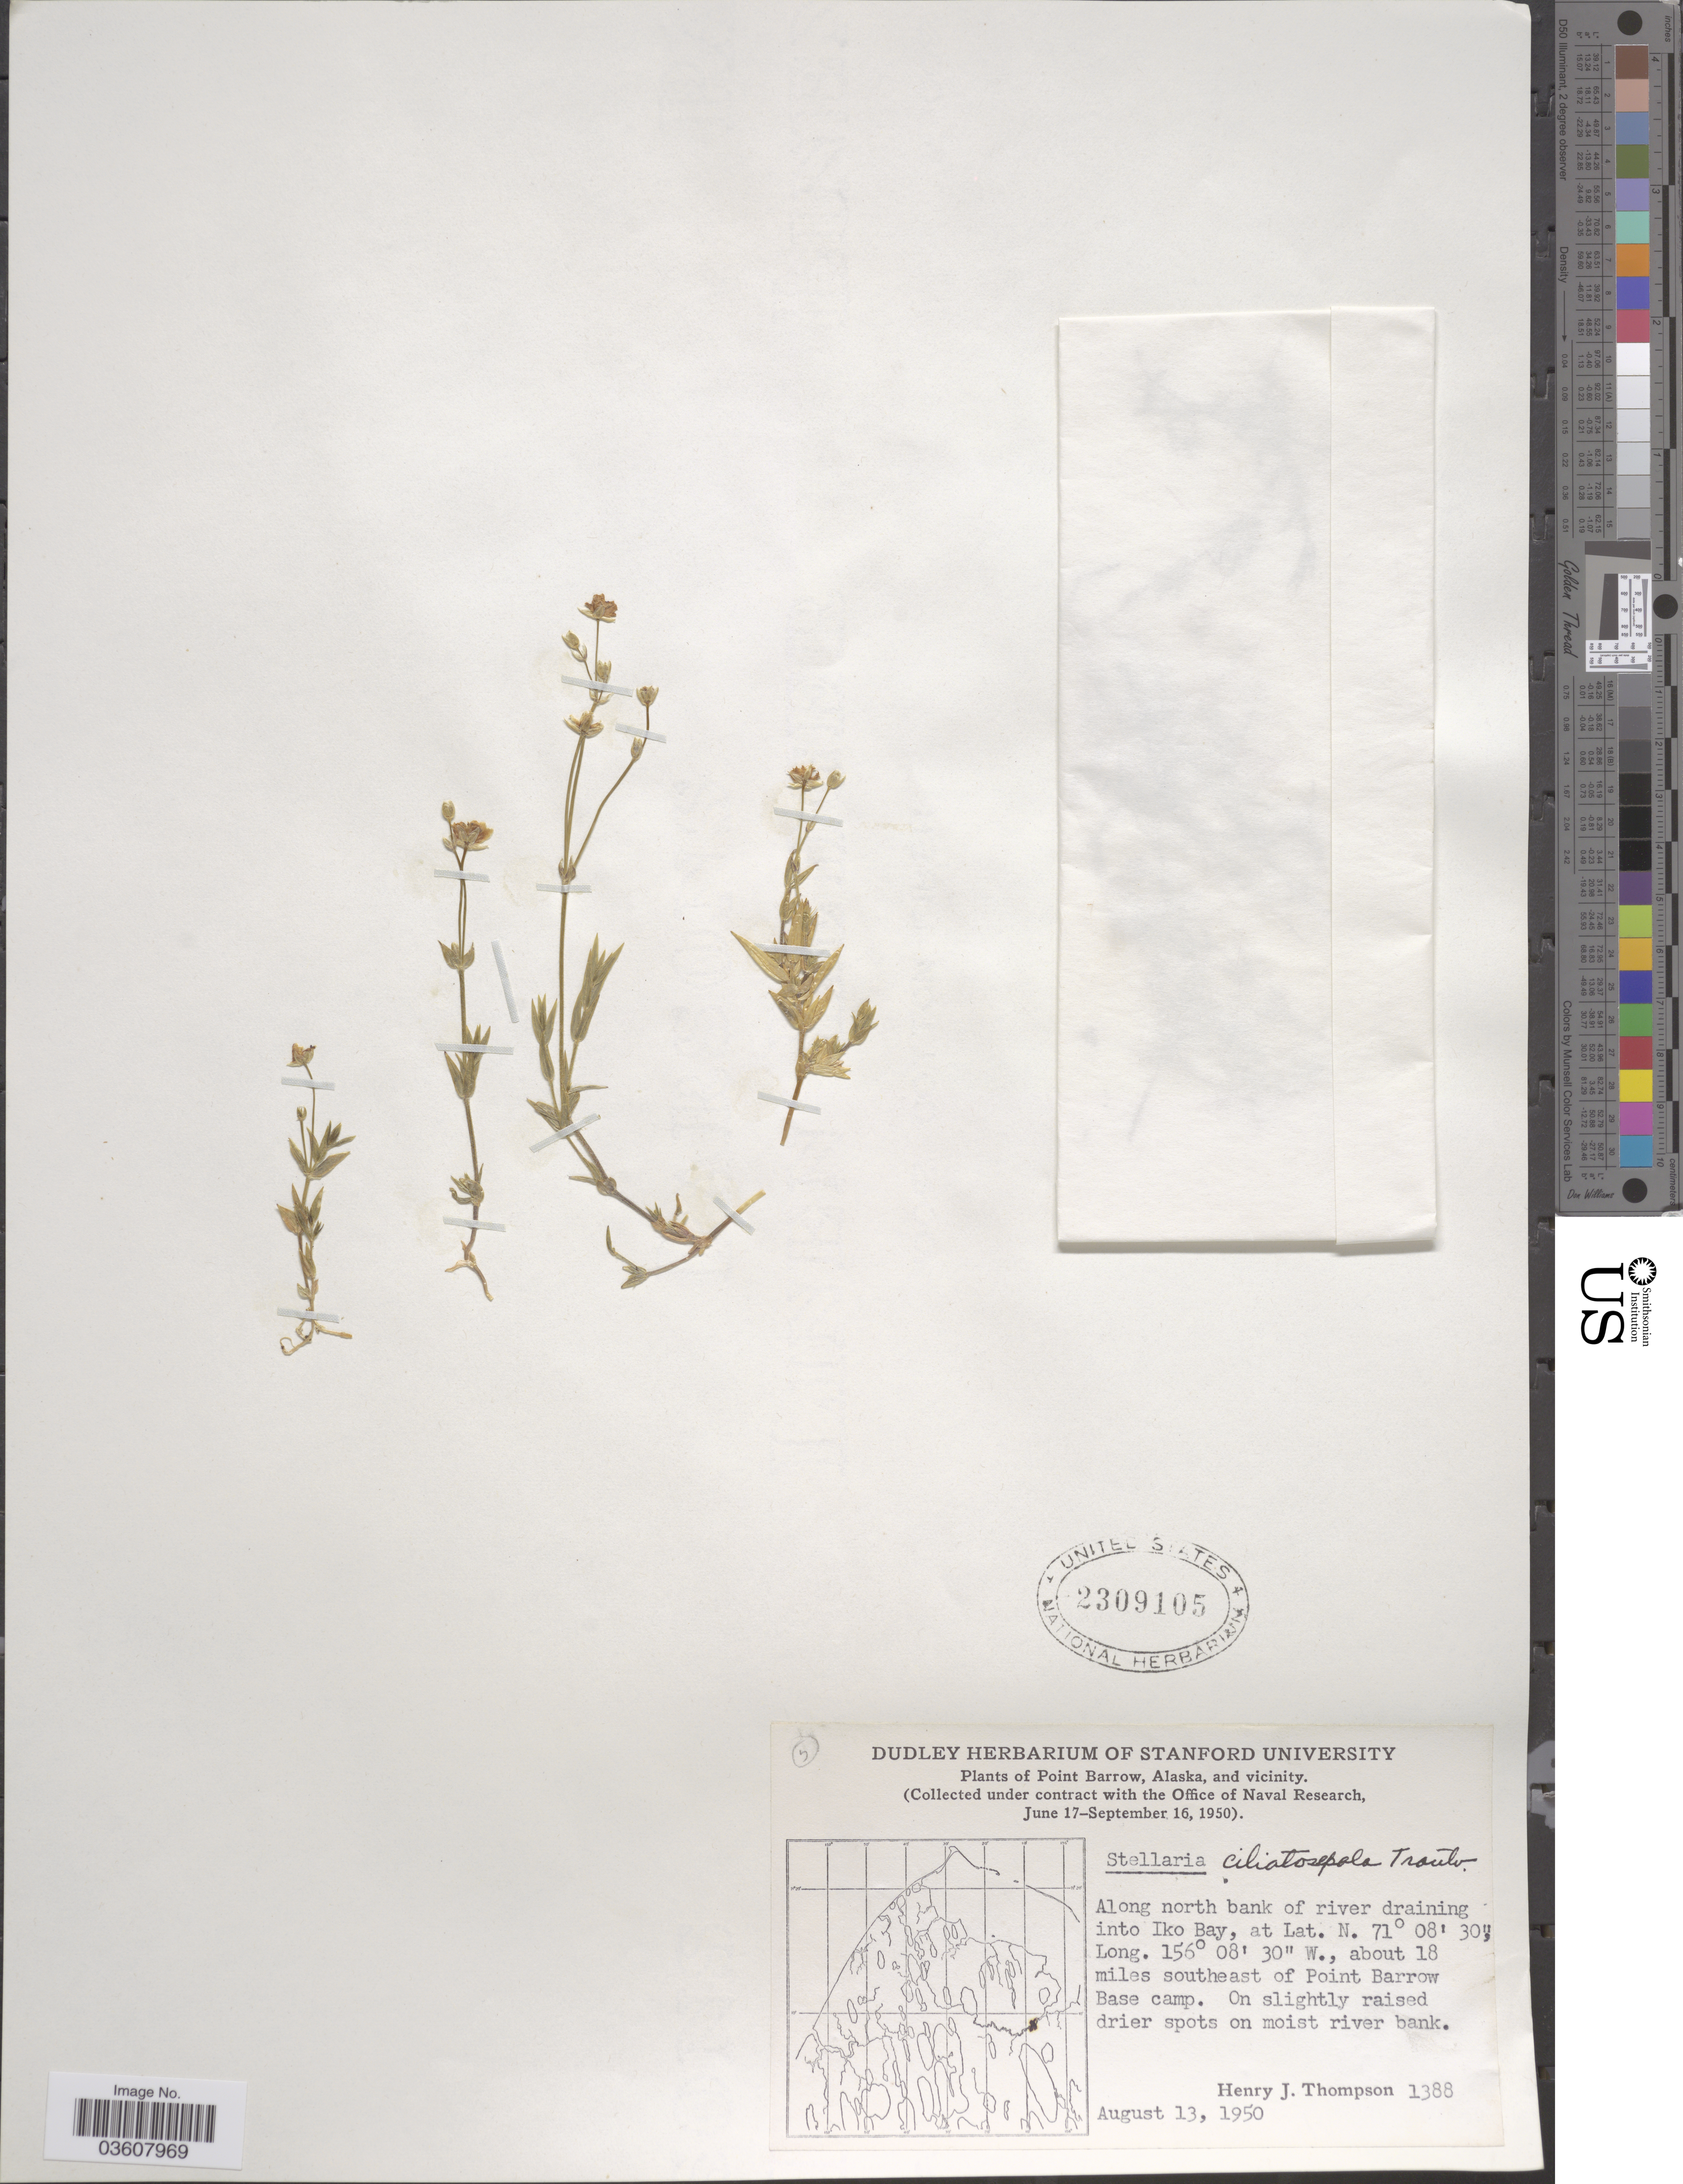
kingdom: Plantae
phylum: Tracheophyta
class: Magnoliopsida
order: Caryophyllales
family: Caryophyllaceae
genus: Stellaria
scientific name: Stellaria ciliatosepala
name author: Trautv.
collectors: H. J. Thompson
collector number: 1388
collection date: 1950-08-13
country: United States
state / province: Alaska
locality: Point Barrow, Alaska, and vicinity. Along north bank of river draining into Iko Bay, about 18 miles southeast of Point Barrow Base camp.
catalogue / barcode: US 2309105